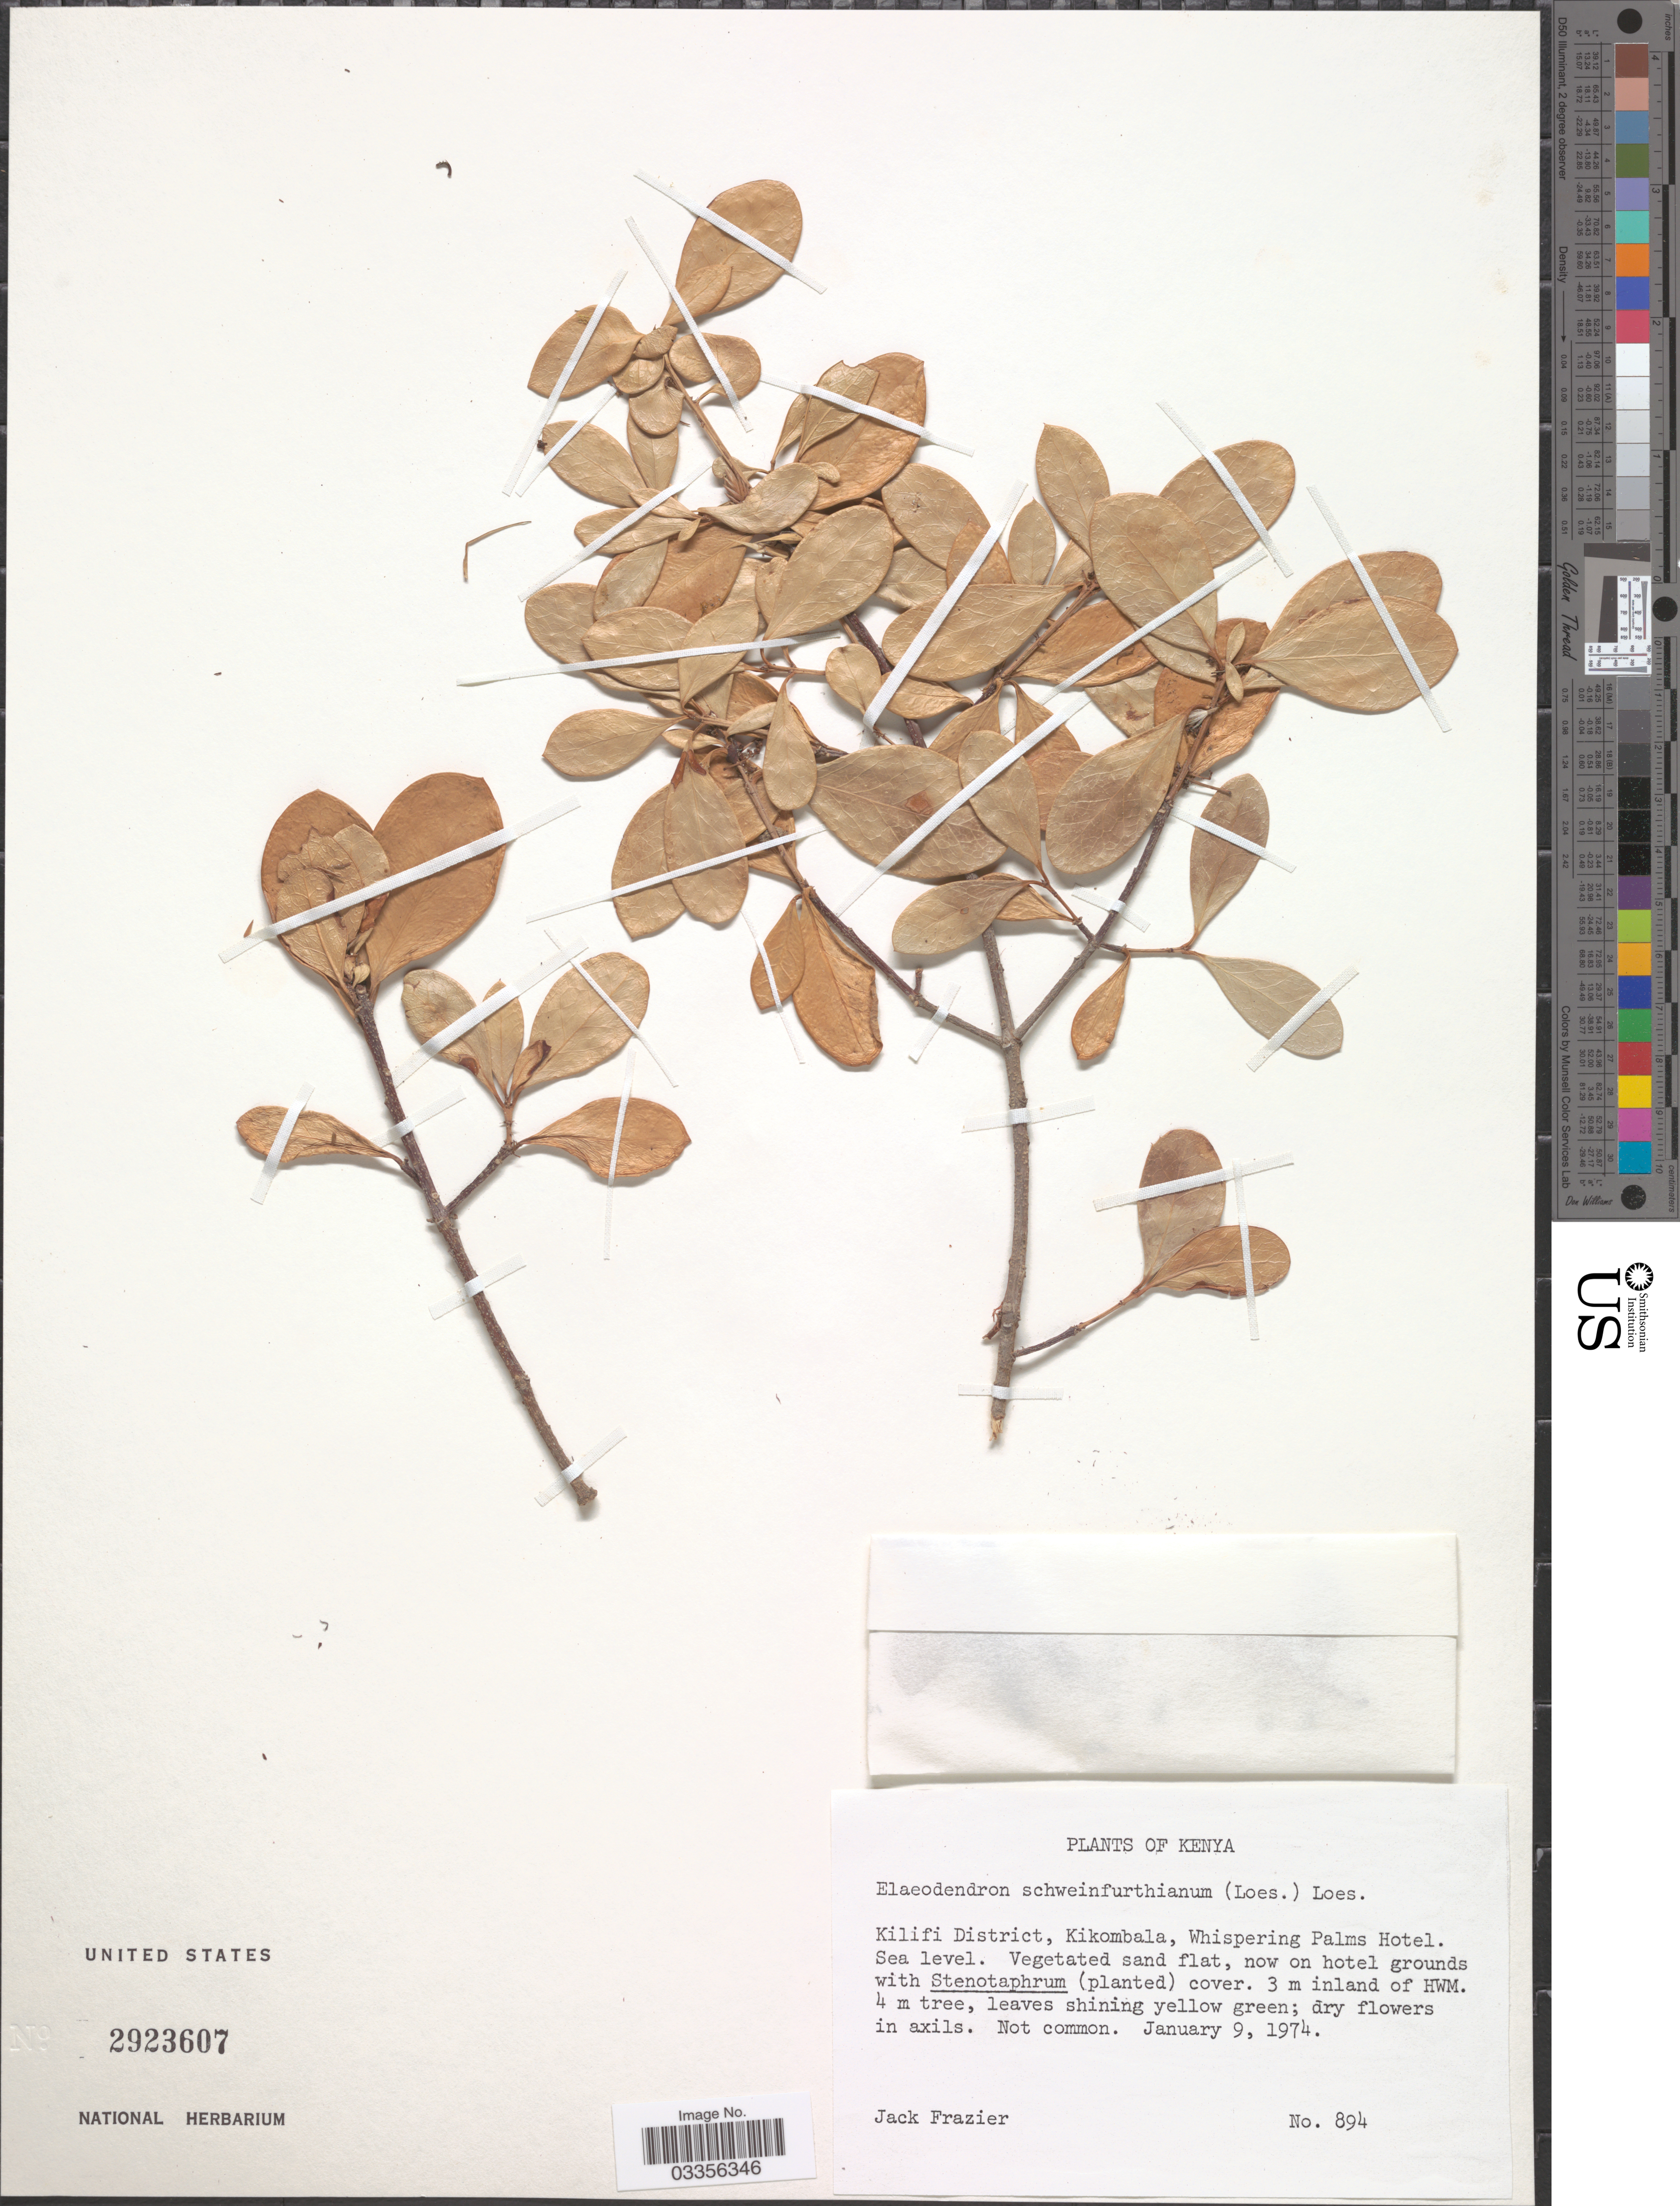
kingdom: Plantae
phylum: Tracheophyta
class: Magnoliopsida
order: Celastrales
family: Celastraceae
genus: Elaeodendron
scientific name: Elaeodendron schweinfurthianum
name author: (Loes.) Loes.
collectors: J. Frazier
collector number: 894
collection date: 1974-01-09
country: Kenya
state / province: Kilifi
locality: Kilifi District, Kikombala, Whispering Palms Hotel.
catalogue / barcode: US 2923607